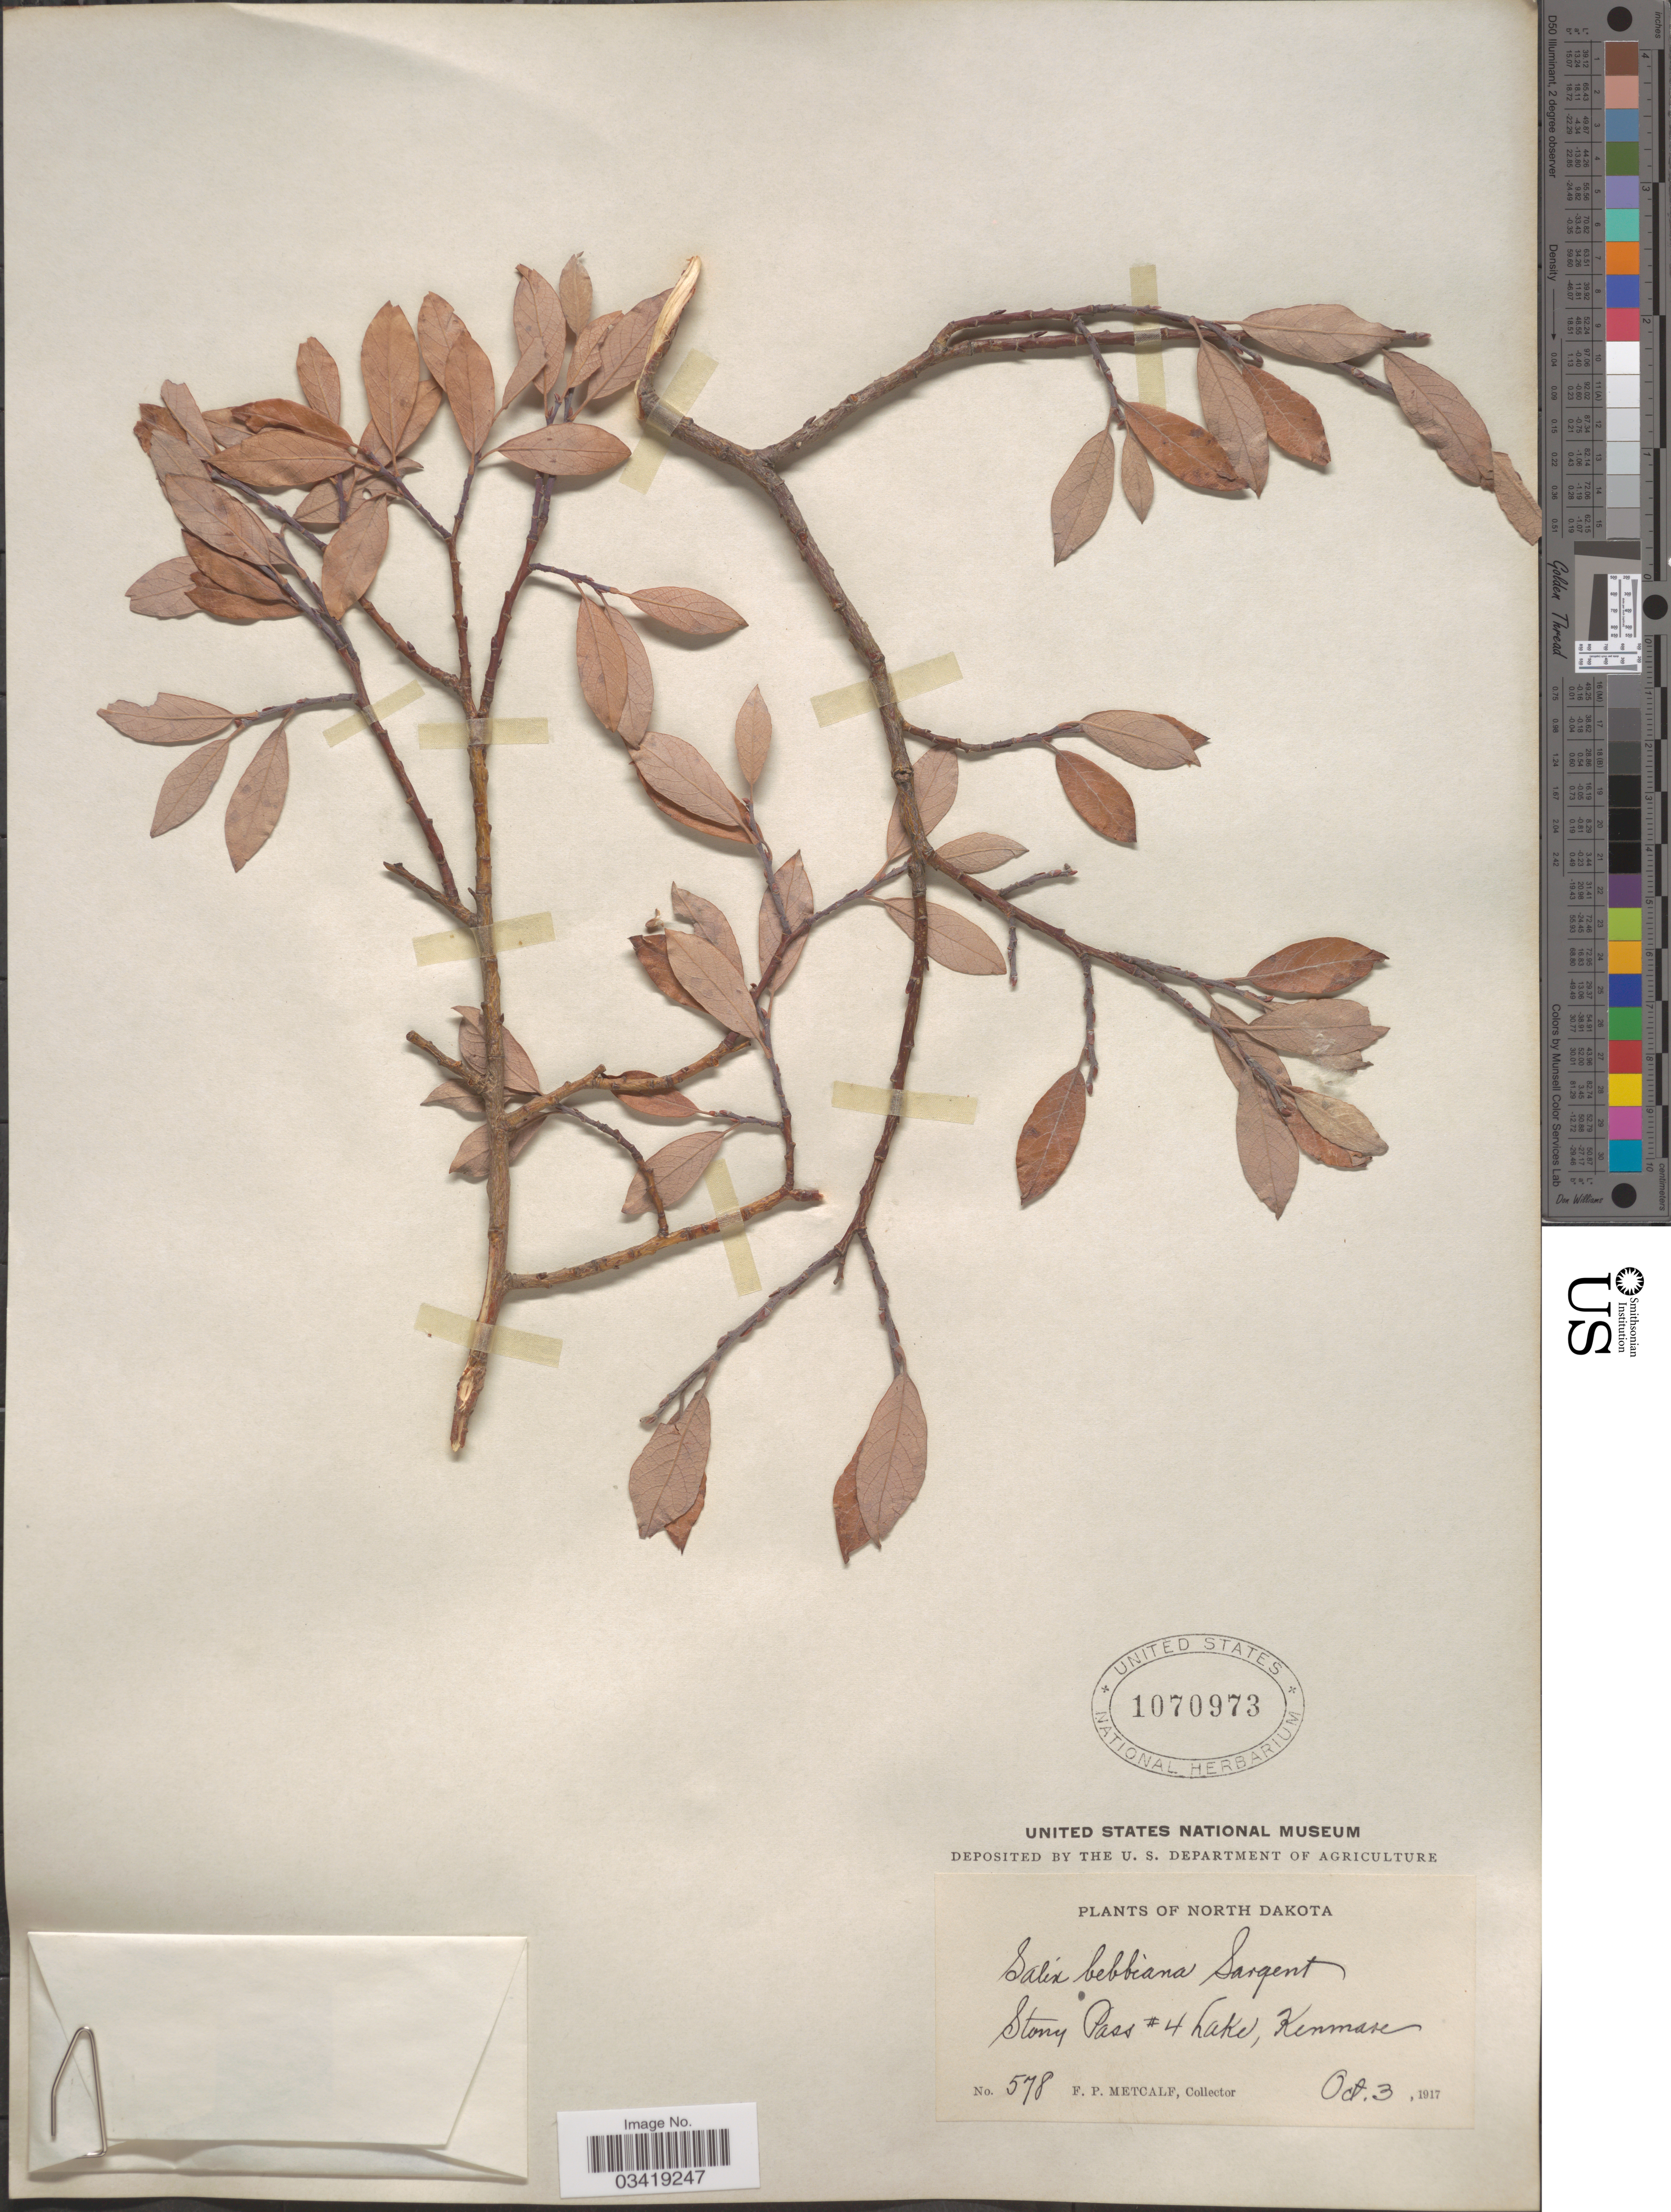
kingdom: Plantae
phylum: Tracheophyta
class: Magnoliopsida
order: Malpighiales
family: Salicaceae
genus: Salix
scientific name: Salix bebbiana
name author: Sarg.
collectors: F. Metcalf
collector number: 578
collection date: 1917-10-03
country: United States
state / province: North Dakota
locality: Stony Pass #4 Lake, Kenmare.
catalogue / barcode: US 1070973